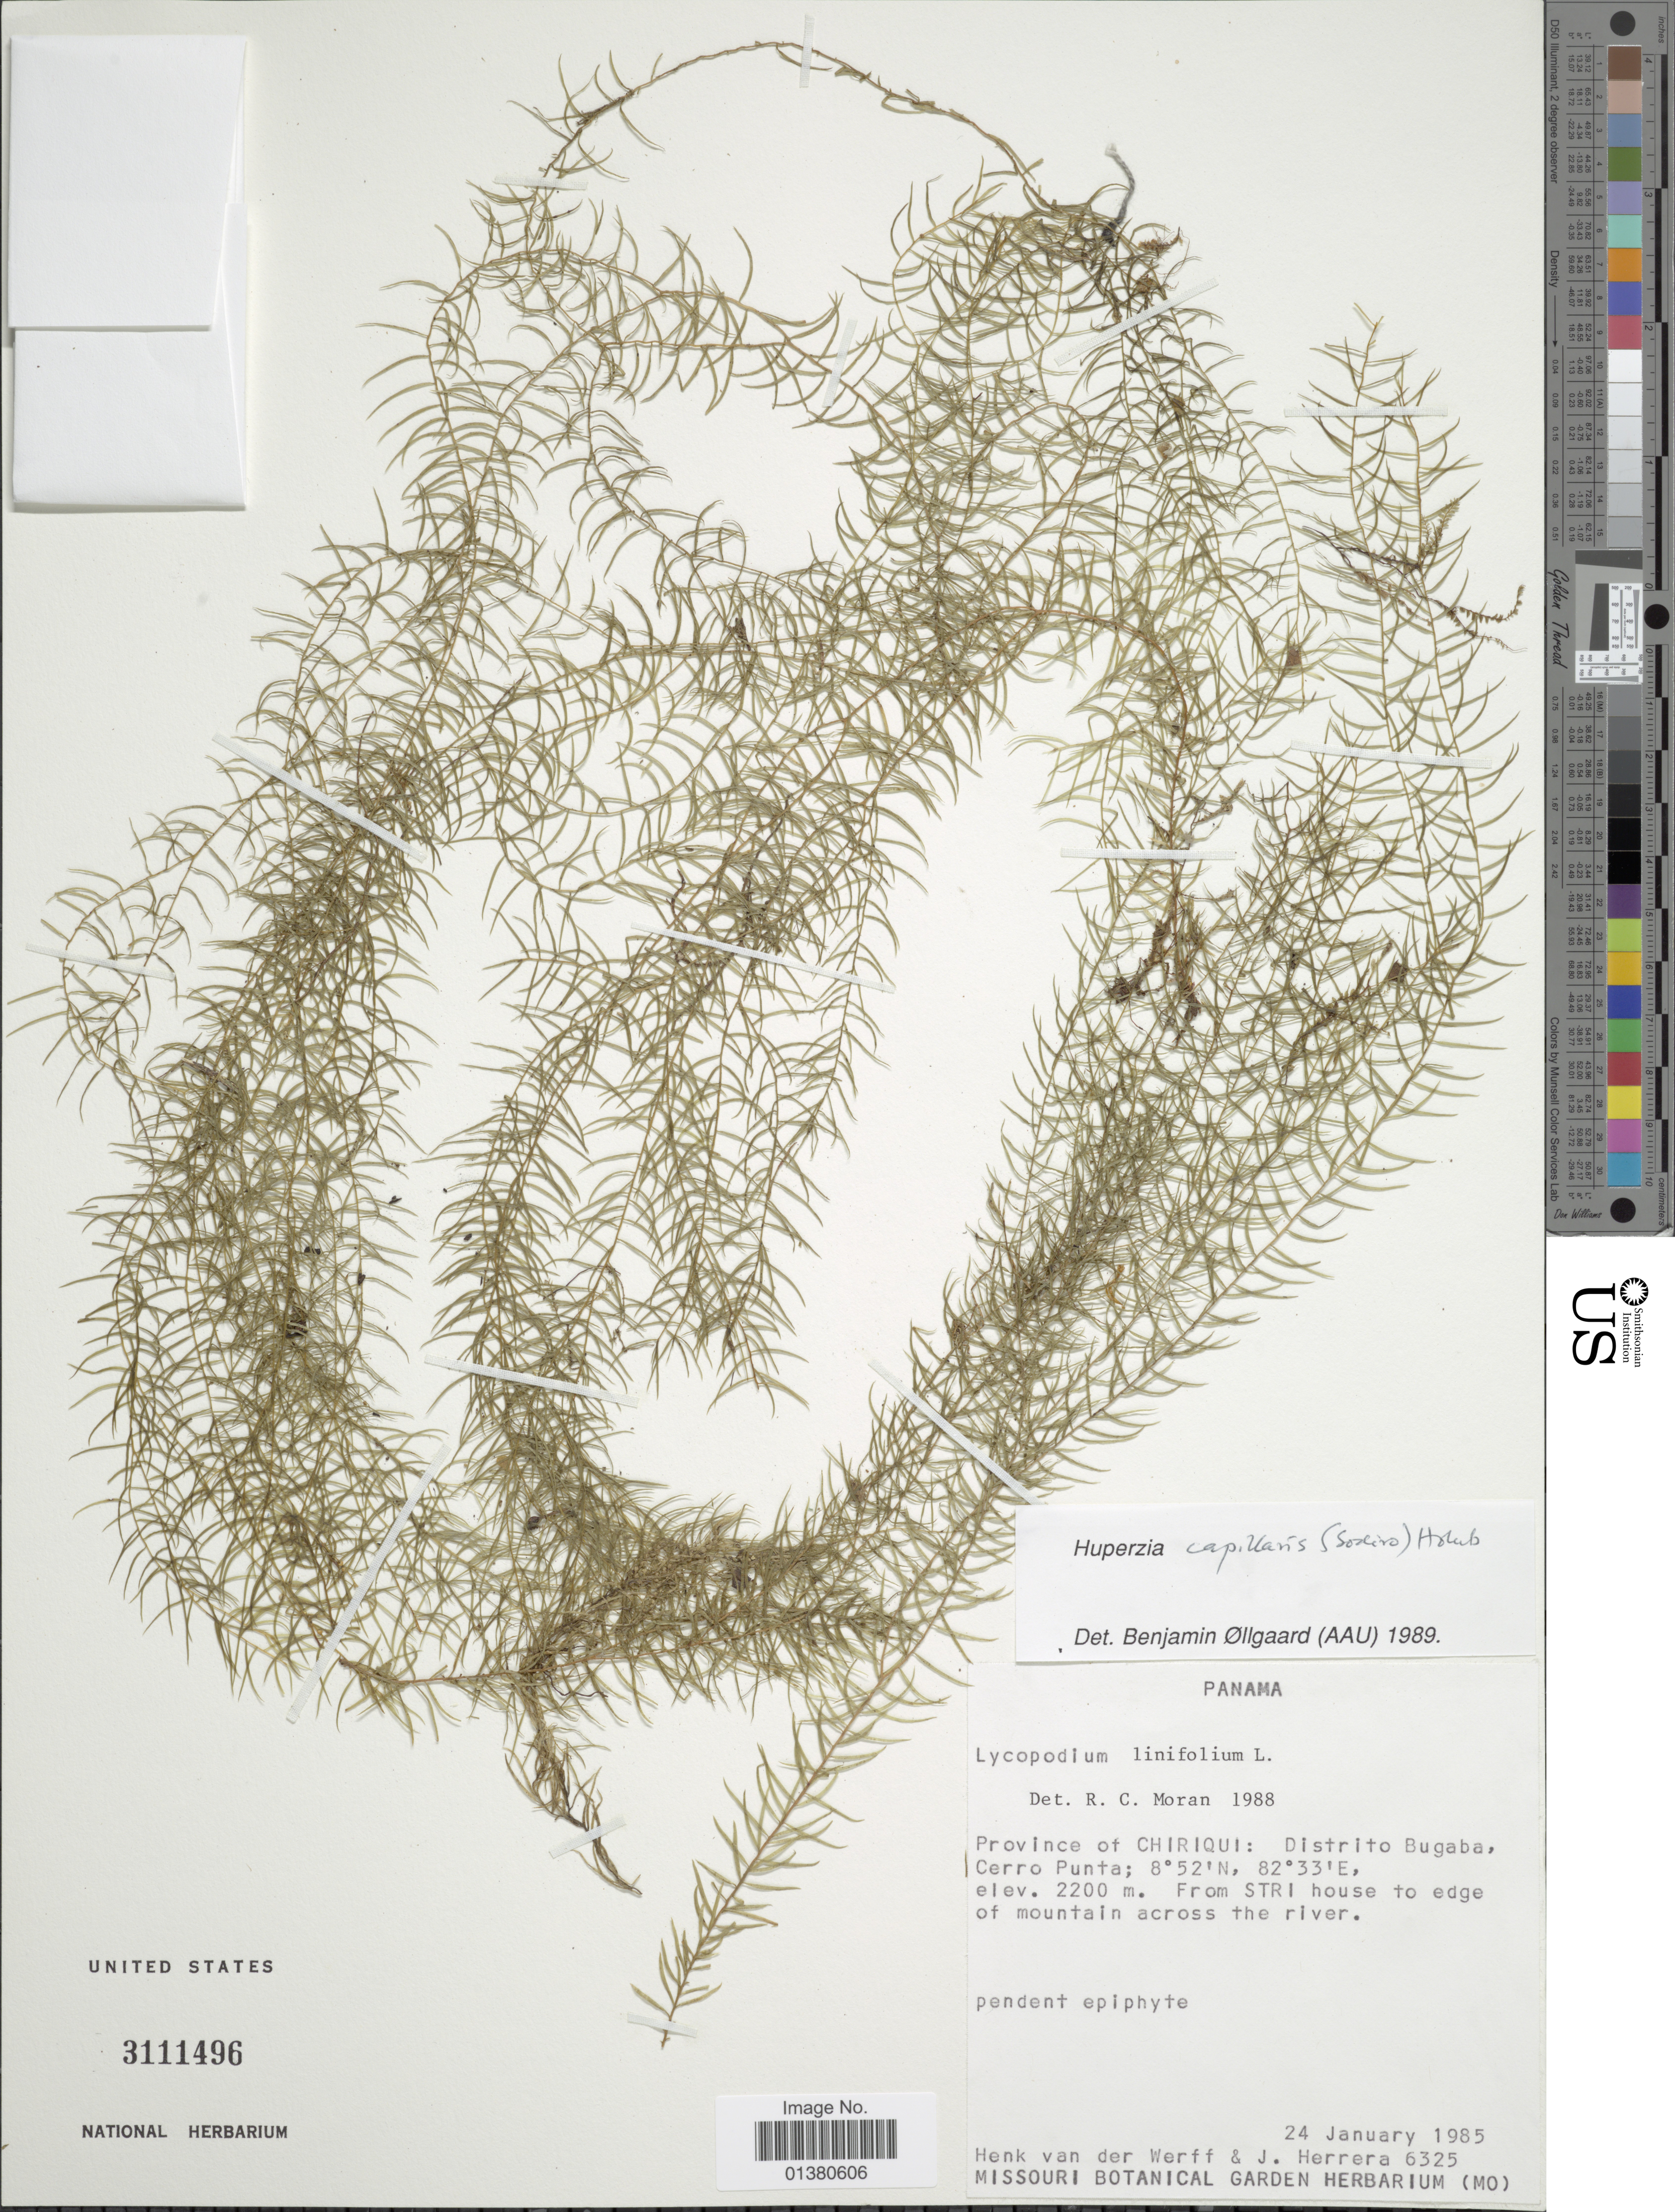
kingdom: Plantae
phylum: Tracheophyta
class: Lycopodiopsida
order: Lycopodiales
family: Lycopodiaceae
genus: Phlegmariurus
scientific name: Phlegmariurus capillaris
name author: (Sodiro) B. Øllg.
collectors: H. van der Werff & J. Herrera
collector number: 6325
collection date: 1985-02-24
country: Panama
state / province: Chiriqui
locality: Province of Chiriqui: Distrito Bugaba, Cerro Punta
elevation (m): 2200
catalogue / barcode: US 3111496